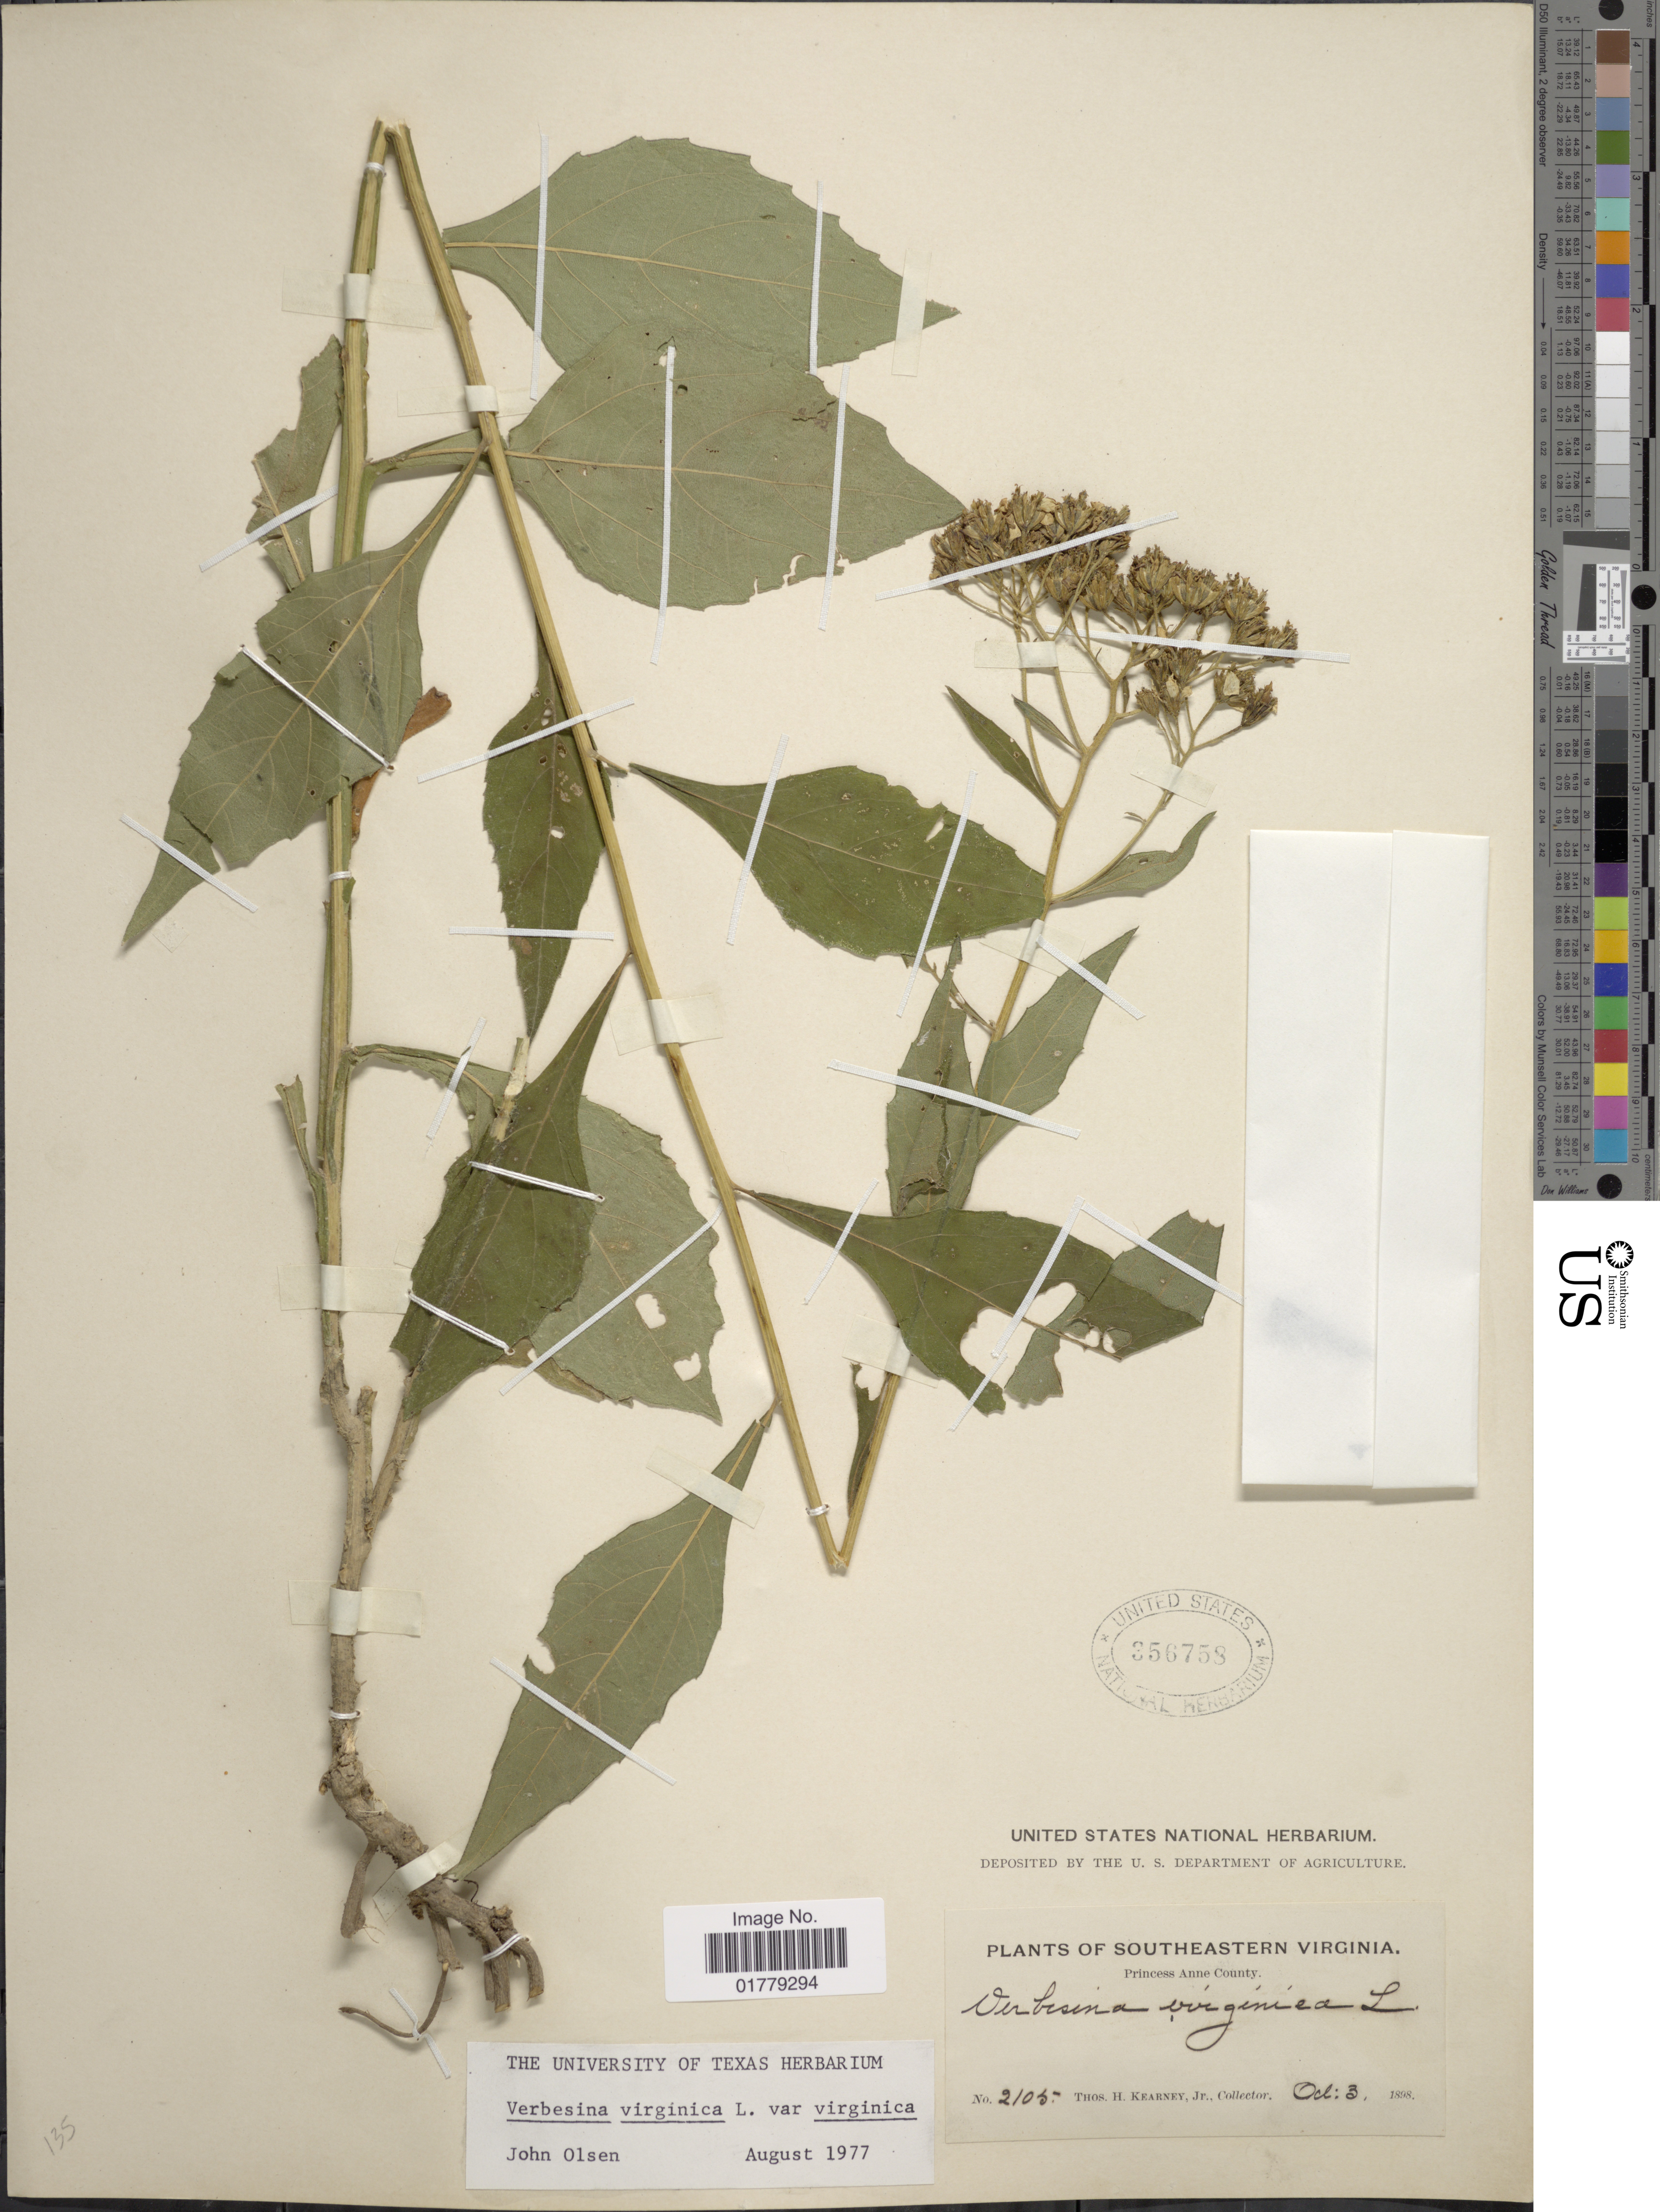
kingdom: Plantae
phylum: Tracheophyta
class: Magnoliopsida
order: Asterales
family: Asteraceae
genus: Verbesina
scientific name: Verbesina virginica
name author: L.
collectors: T. H. Kearney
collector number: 2105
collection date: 1898-10-03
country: United States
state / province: Virginia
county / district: City of Virginia Beach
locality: Southeastern Virginia. Princess Anne County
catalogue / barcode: US 356758